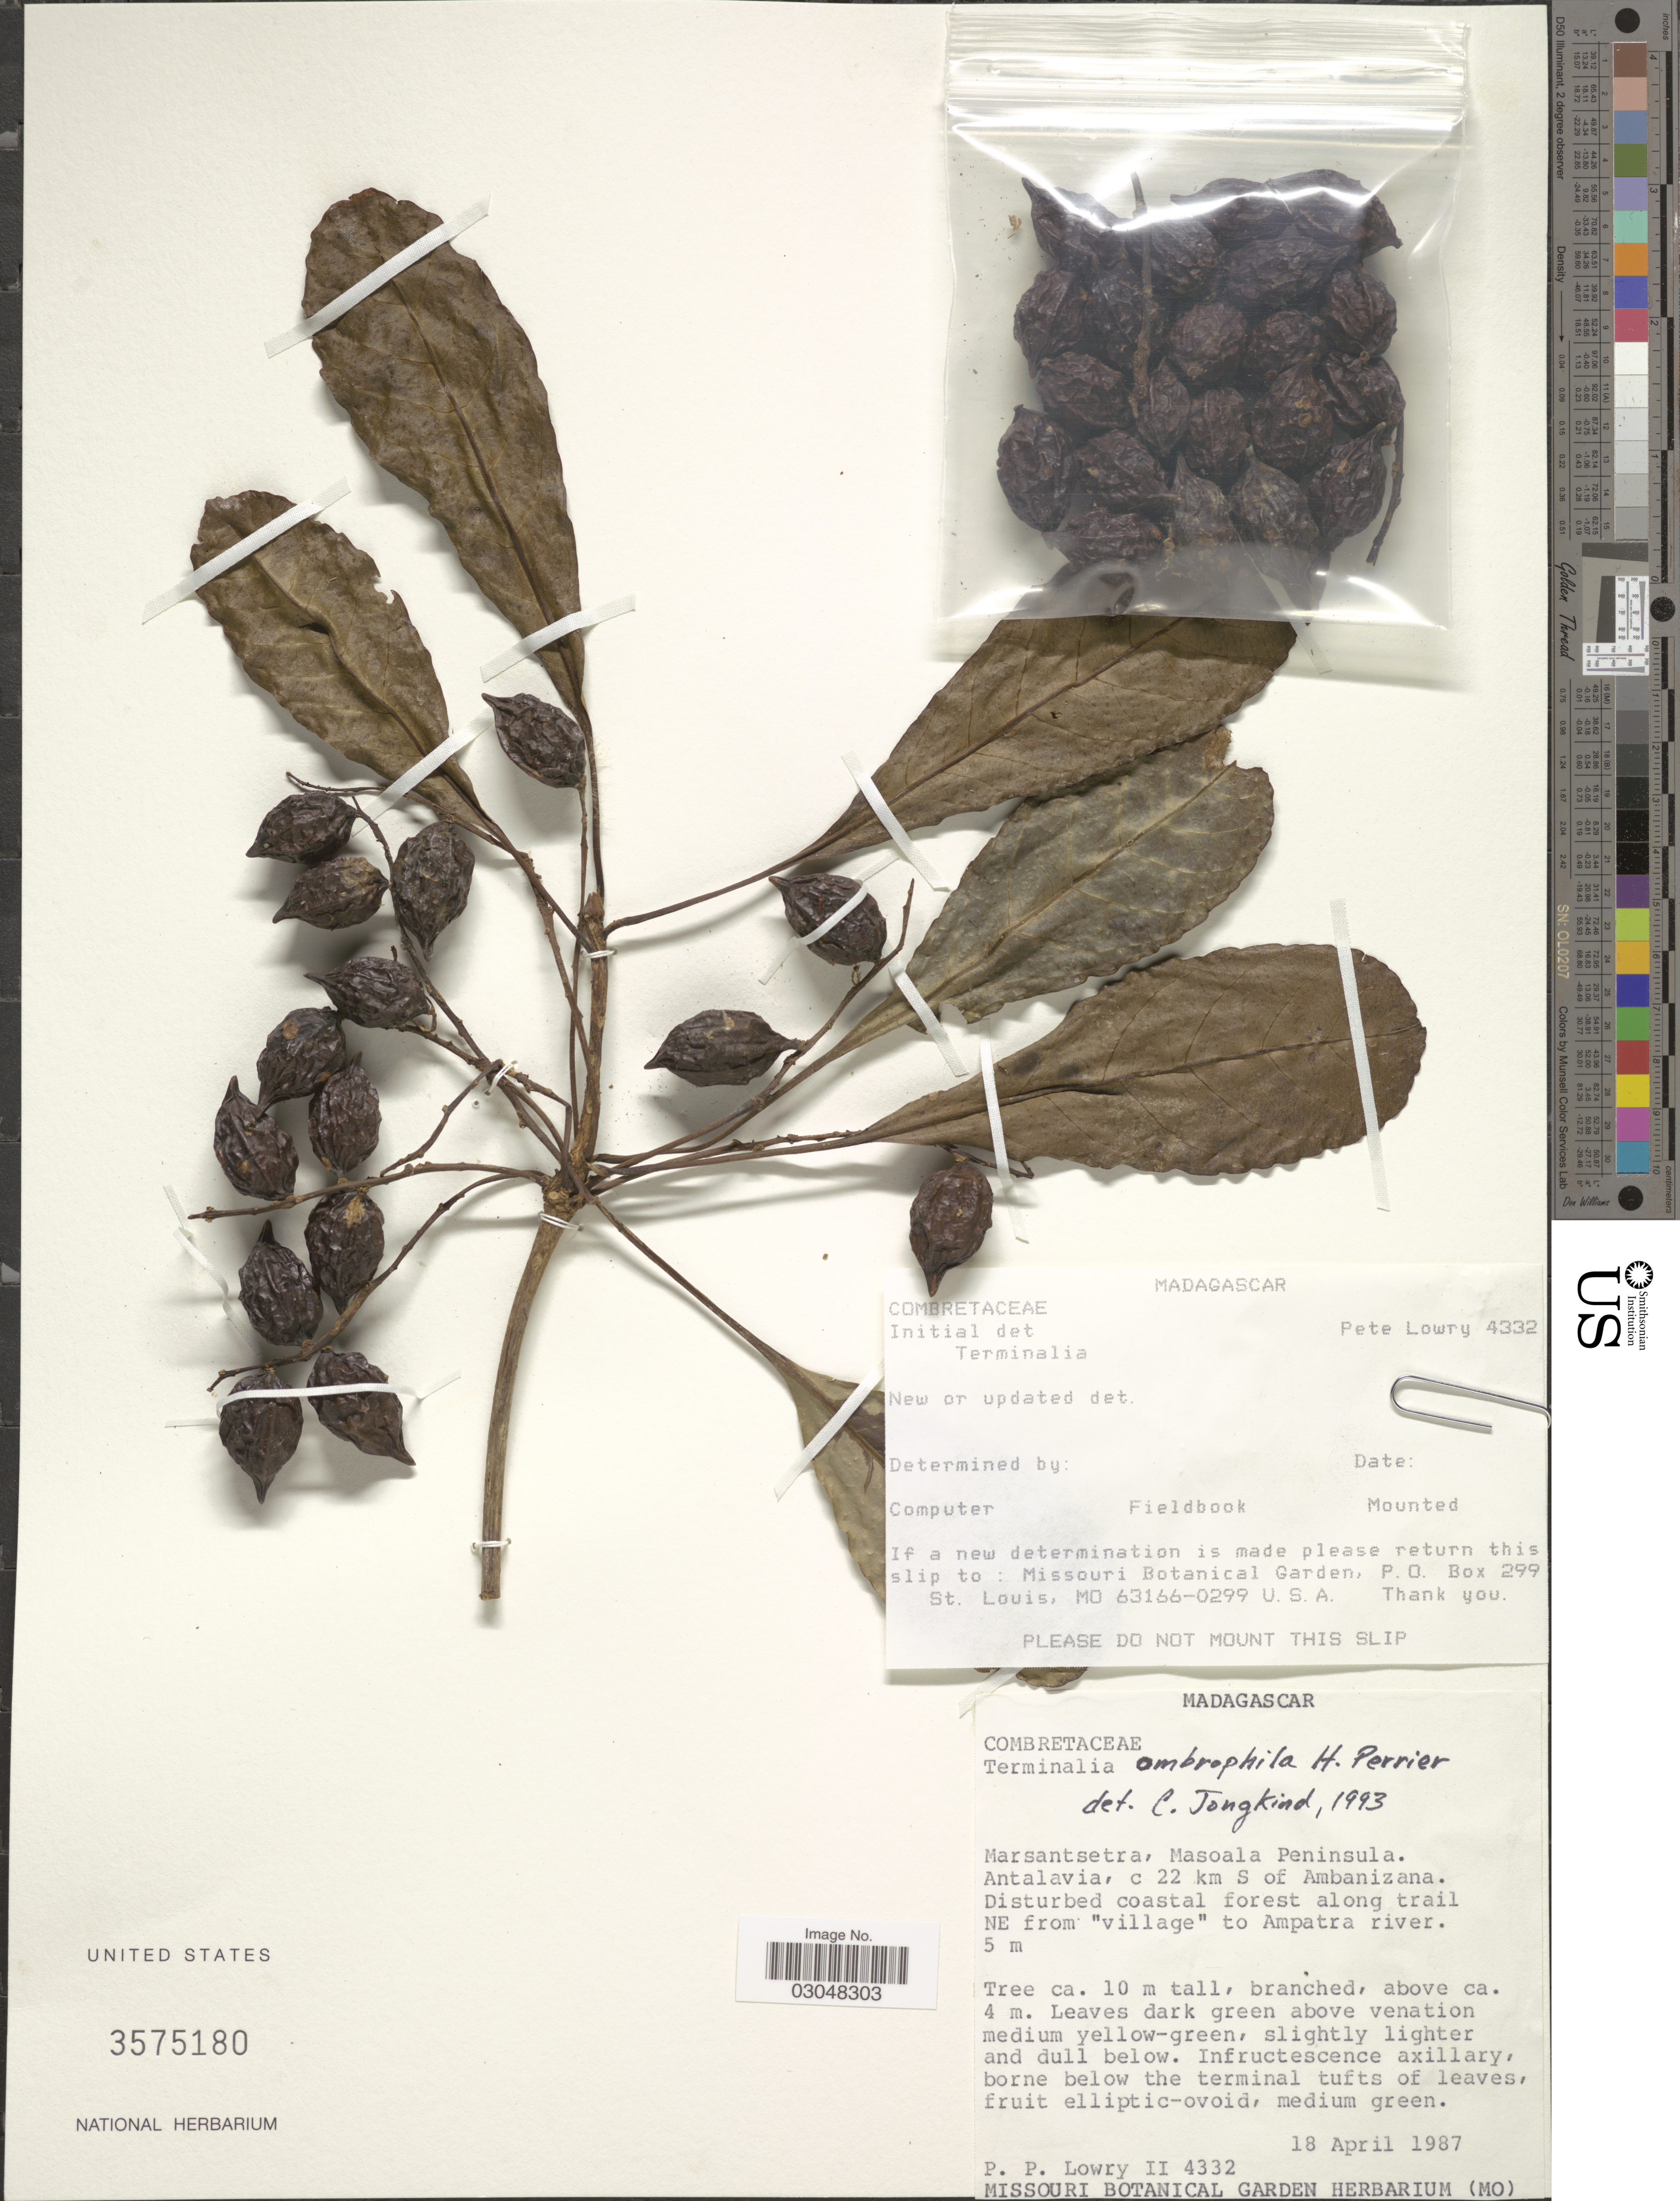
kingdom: Plantae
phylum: Tracheophyta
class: Magnoliopsida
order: Myrtales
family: Combretaceae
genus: Terminalia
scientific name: Terminalia ombrophila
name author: H. Perrier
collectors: P. P. Lowry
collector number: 4332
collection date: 1987-04-18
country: Madagascar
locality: Marsantsetra, Masoala Peninsula. Antalavia, c 22 km S of Ambanizana. Along trail NE from "village" to Ampatra river.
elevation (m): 5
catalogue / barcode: US 3575180